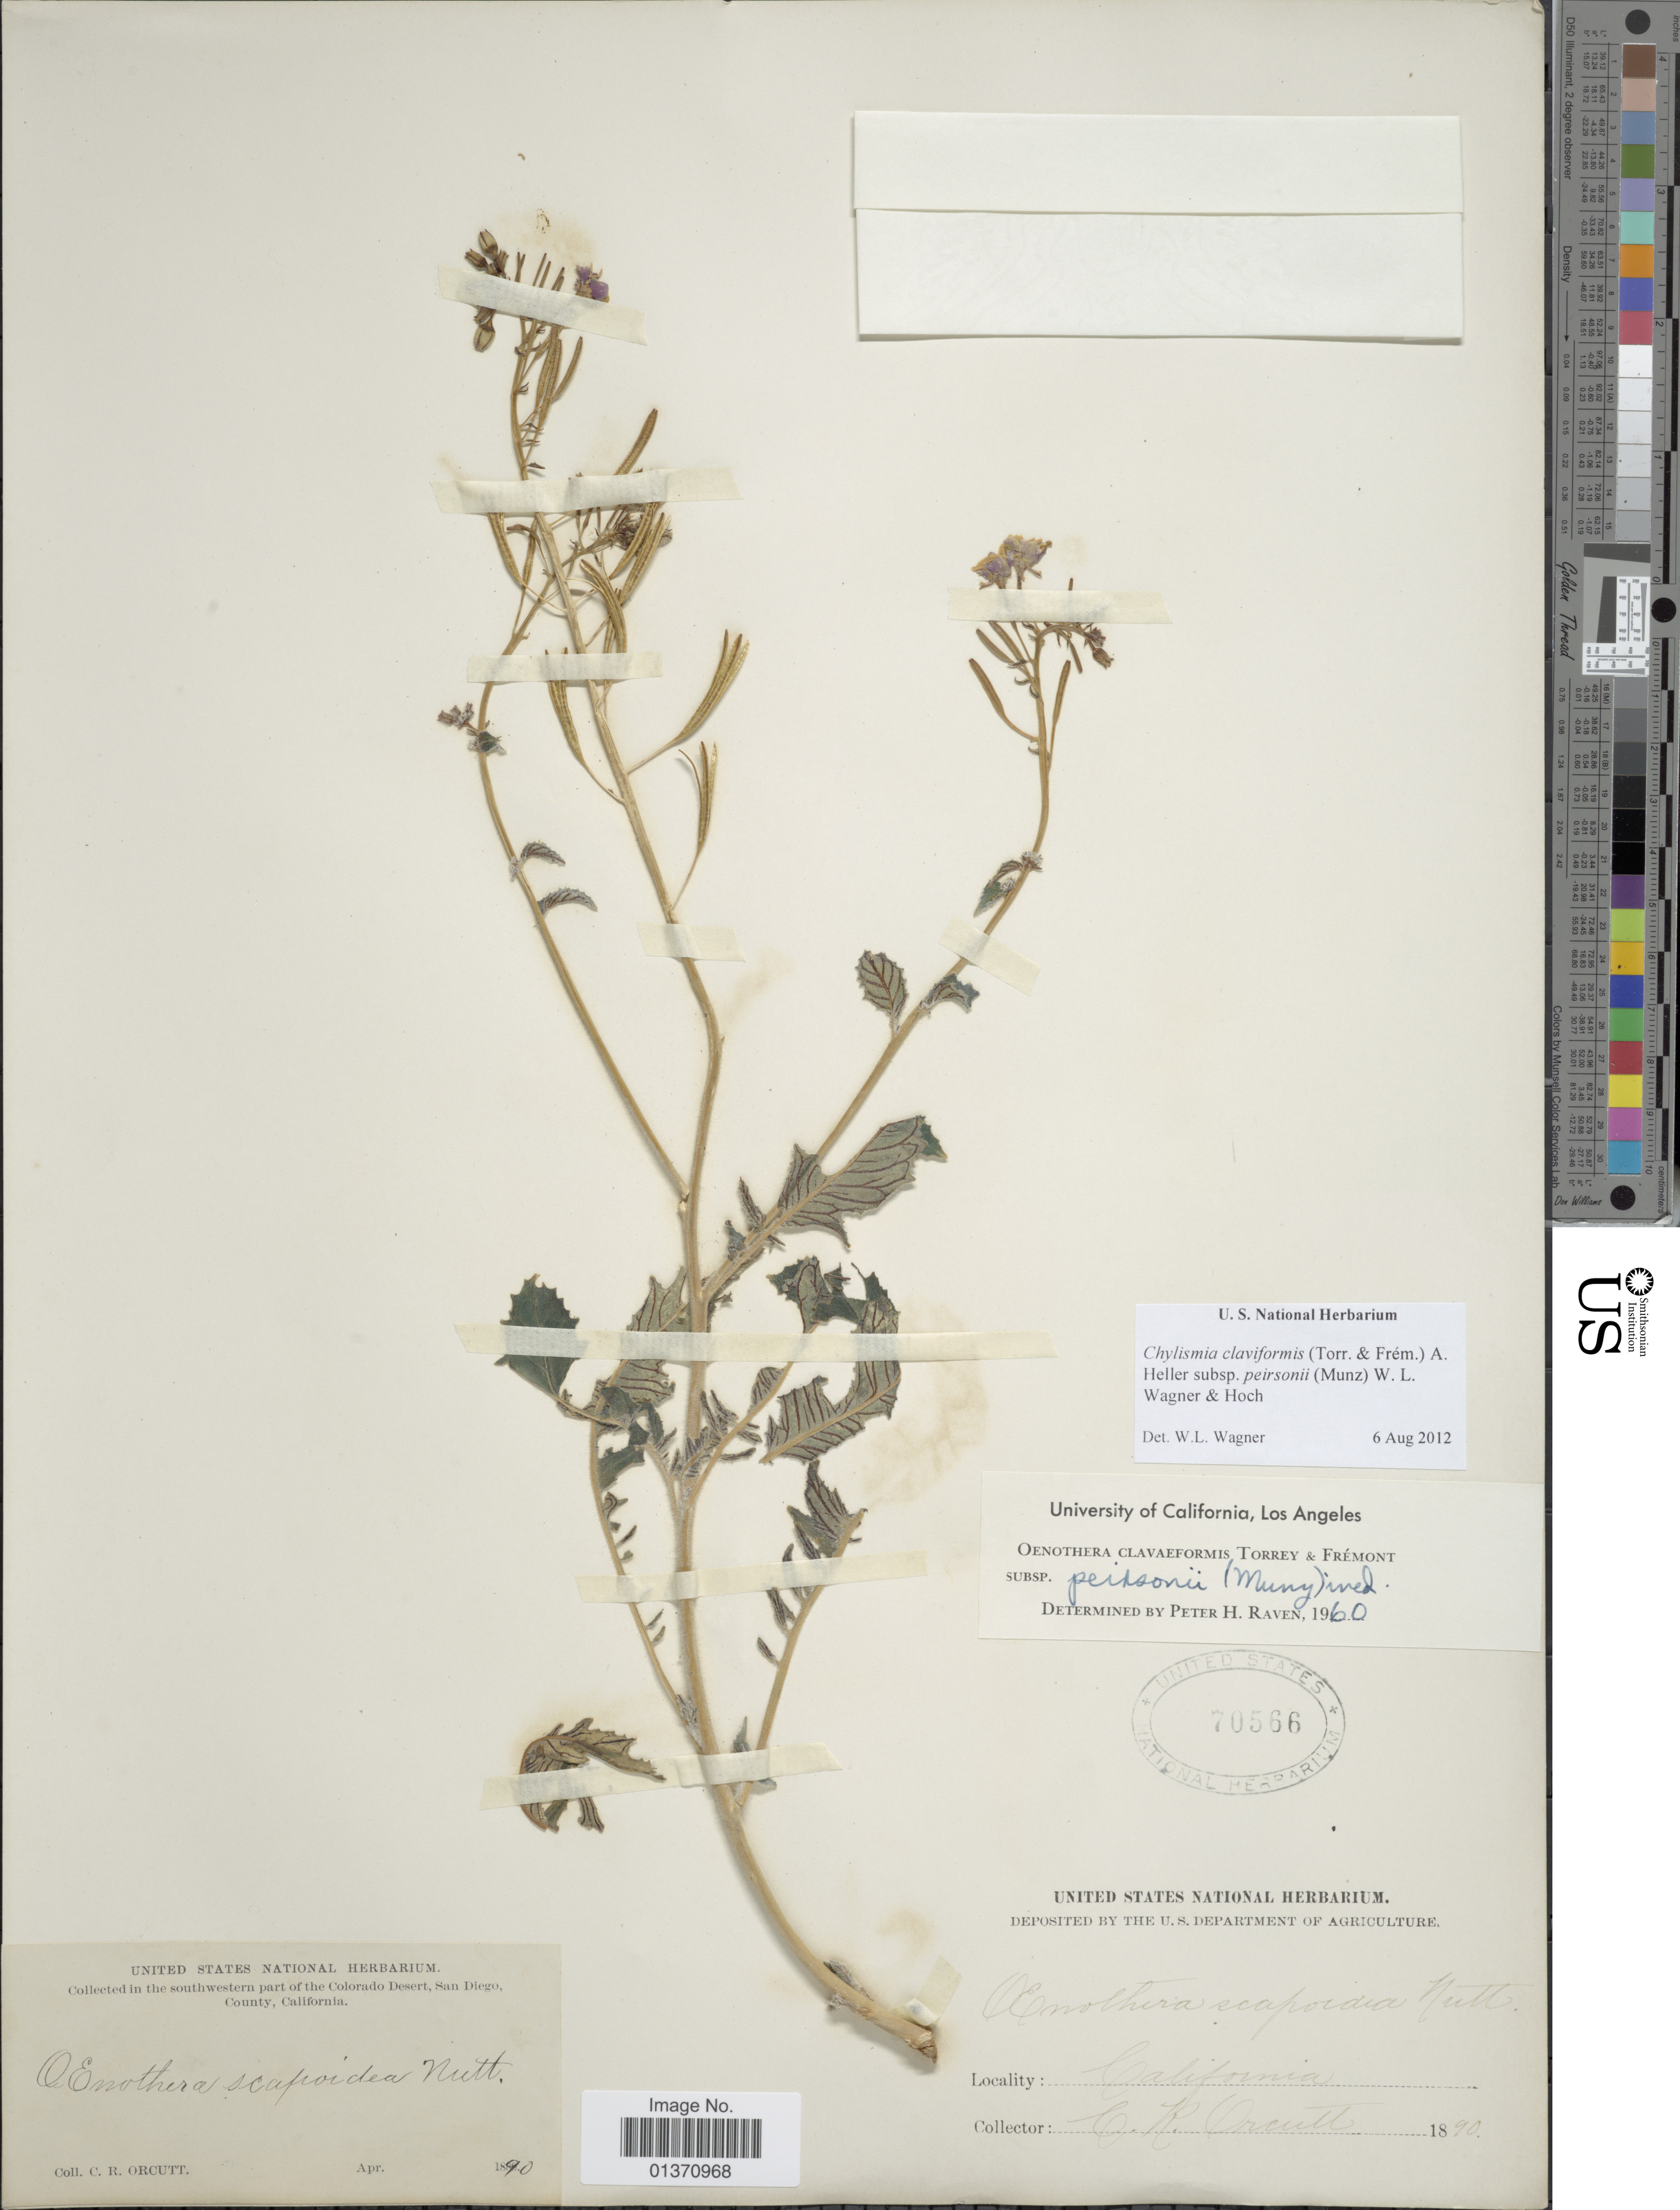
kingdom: Plantae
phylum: Tracheophyta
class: Magnoliopsida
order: Myrtales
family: Onagraceae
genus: Chylismia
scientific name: Chylismia claviformis subsp. peirsonii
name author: (Munz) W.L. Wagner & Hoch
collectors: C. R. Orcutt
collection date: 1890-04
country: United States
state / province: California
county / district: San Diego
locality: Southwestern part of the Colorado Desert, San Diego County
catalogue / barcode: US 70566